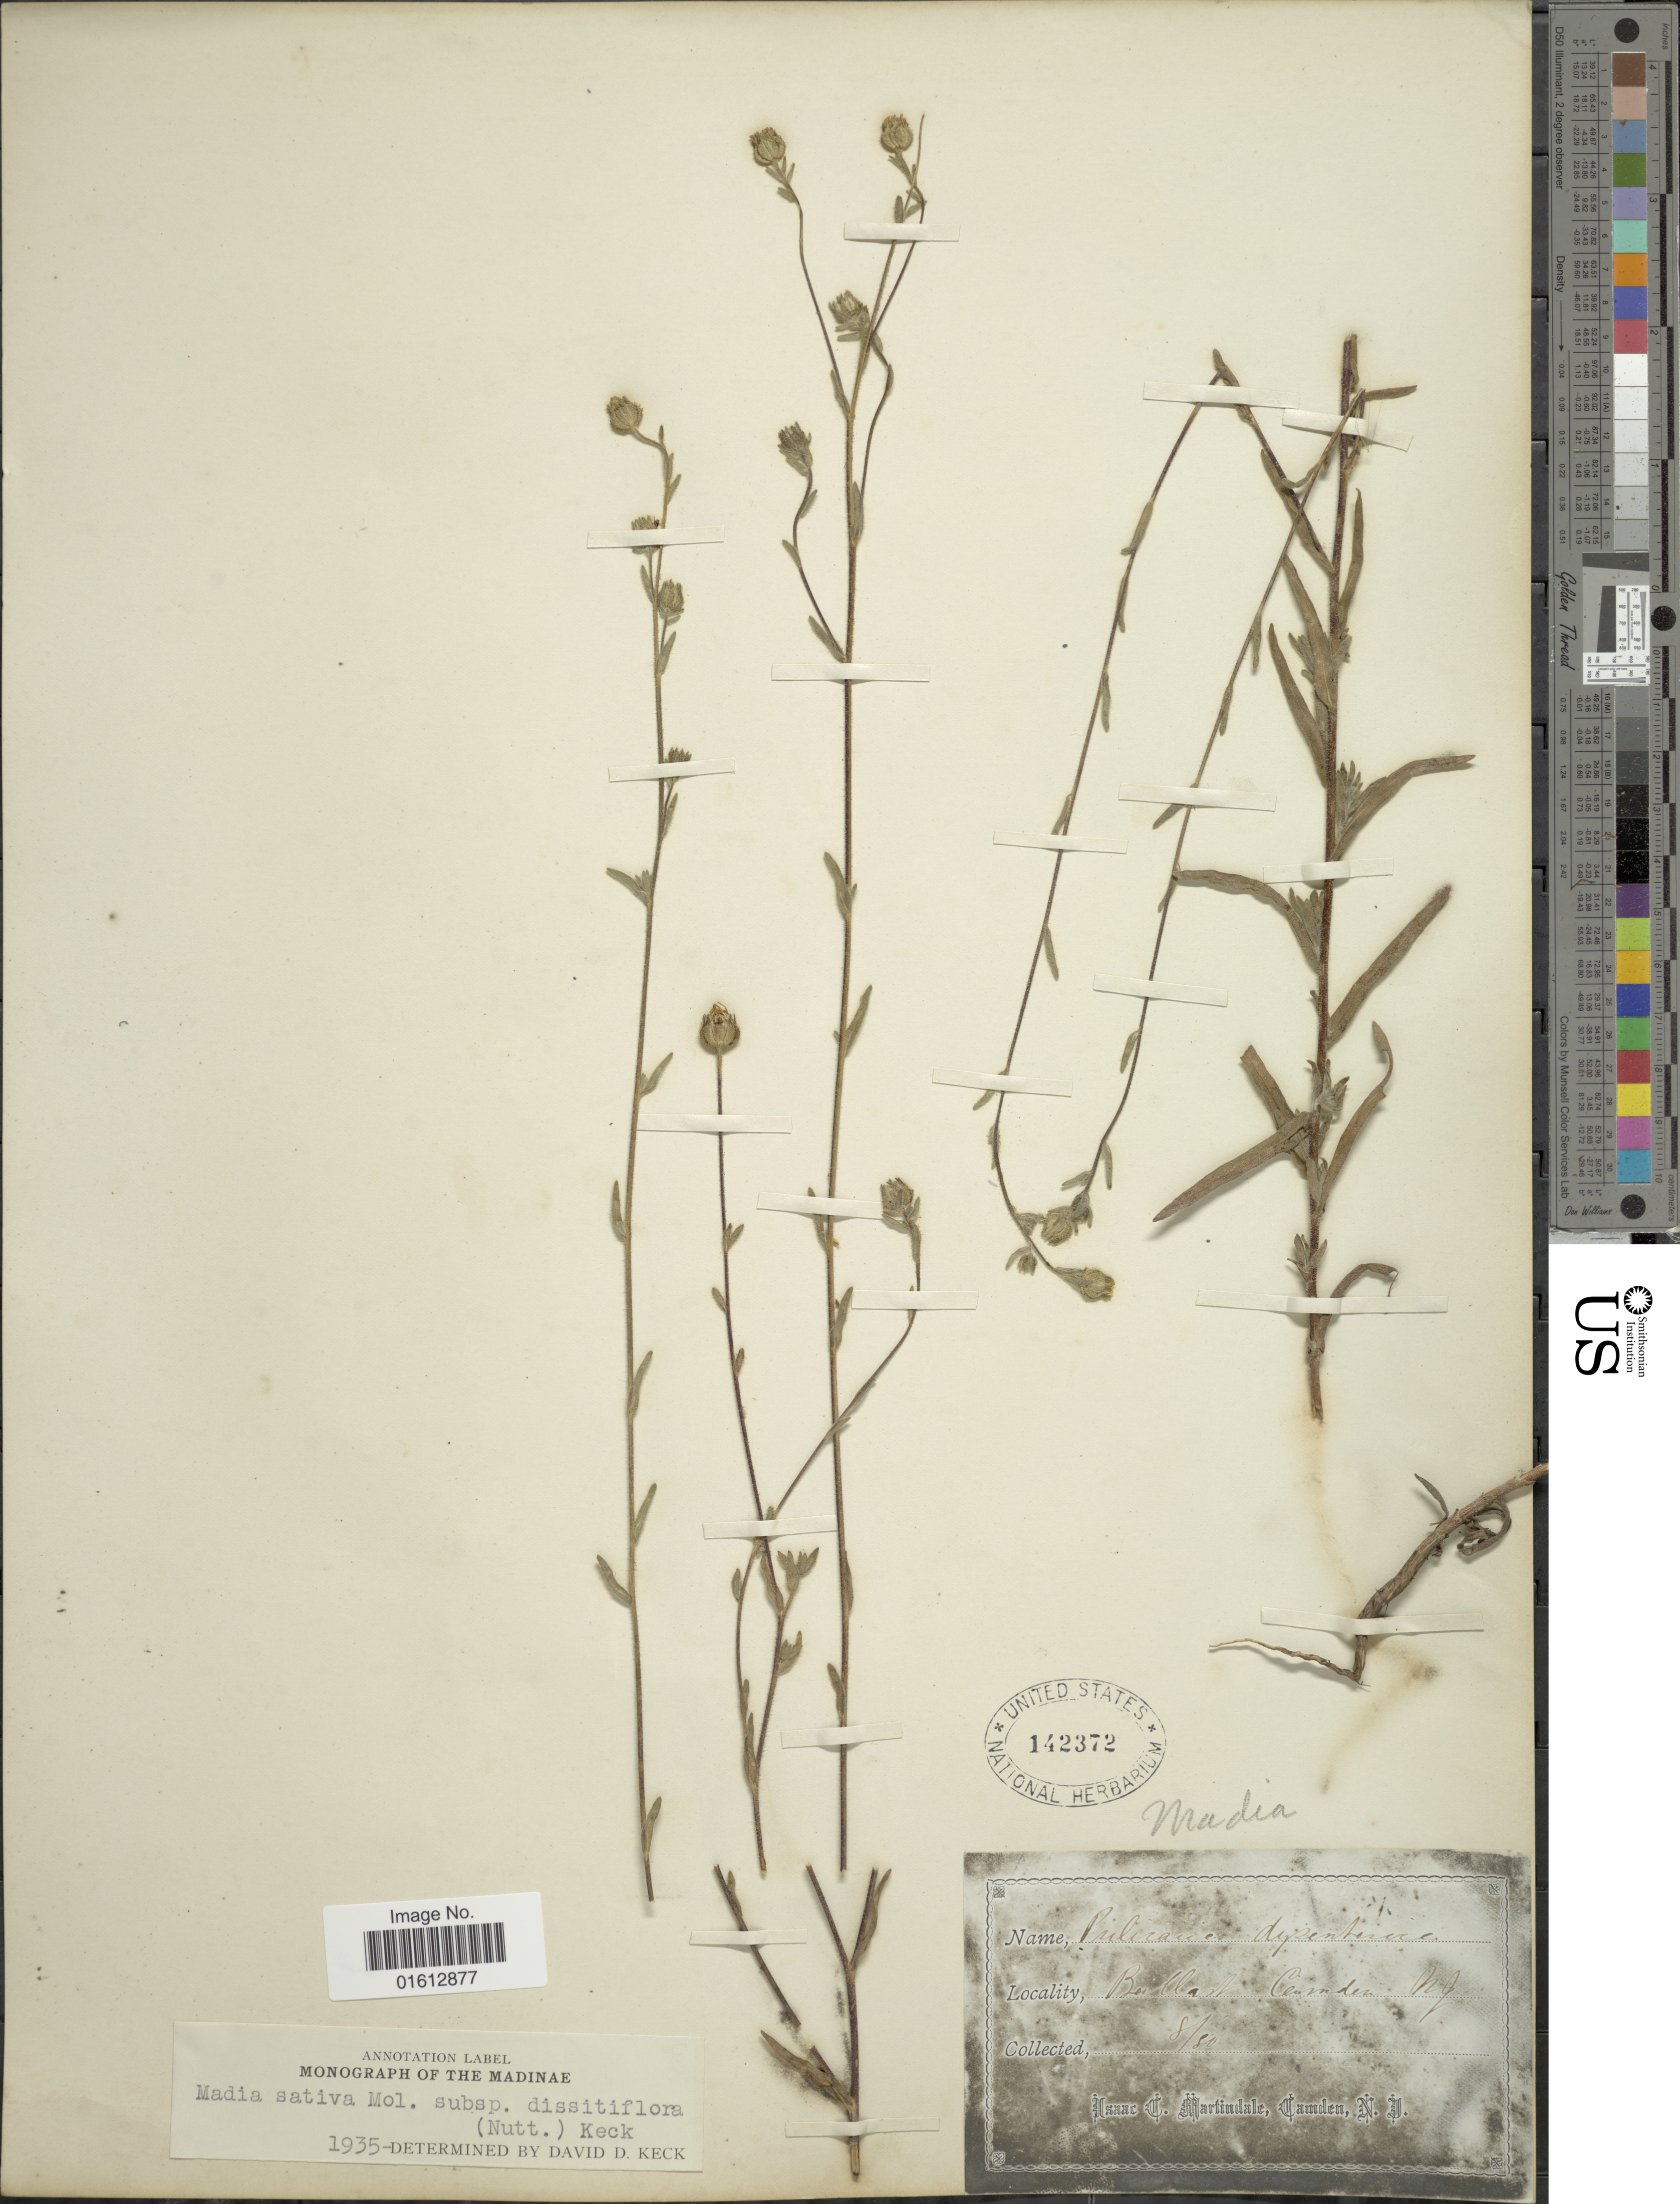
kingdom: Plantae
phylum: Tracheophyta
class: Magnoliopsida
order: Asterales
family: Asteraceae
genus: Madia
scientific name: Madia gracilis subsp. gracilis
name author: (Sm.) D.D. Keck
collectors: I. C. Martindale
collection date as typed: Transcribed d/m/y: /8/80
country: United States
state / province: New Jersey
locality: Ballast, Camden.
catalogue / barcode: US 142372